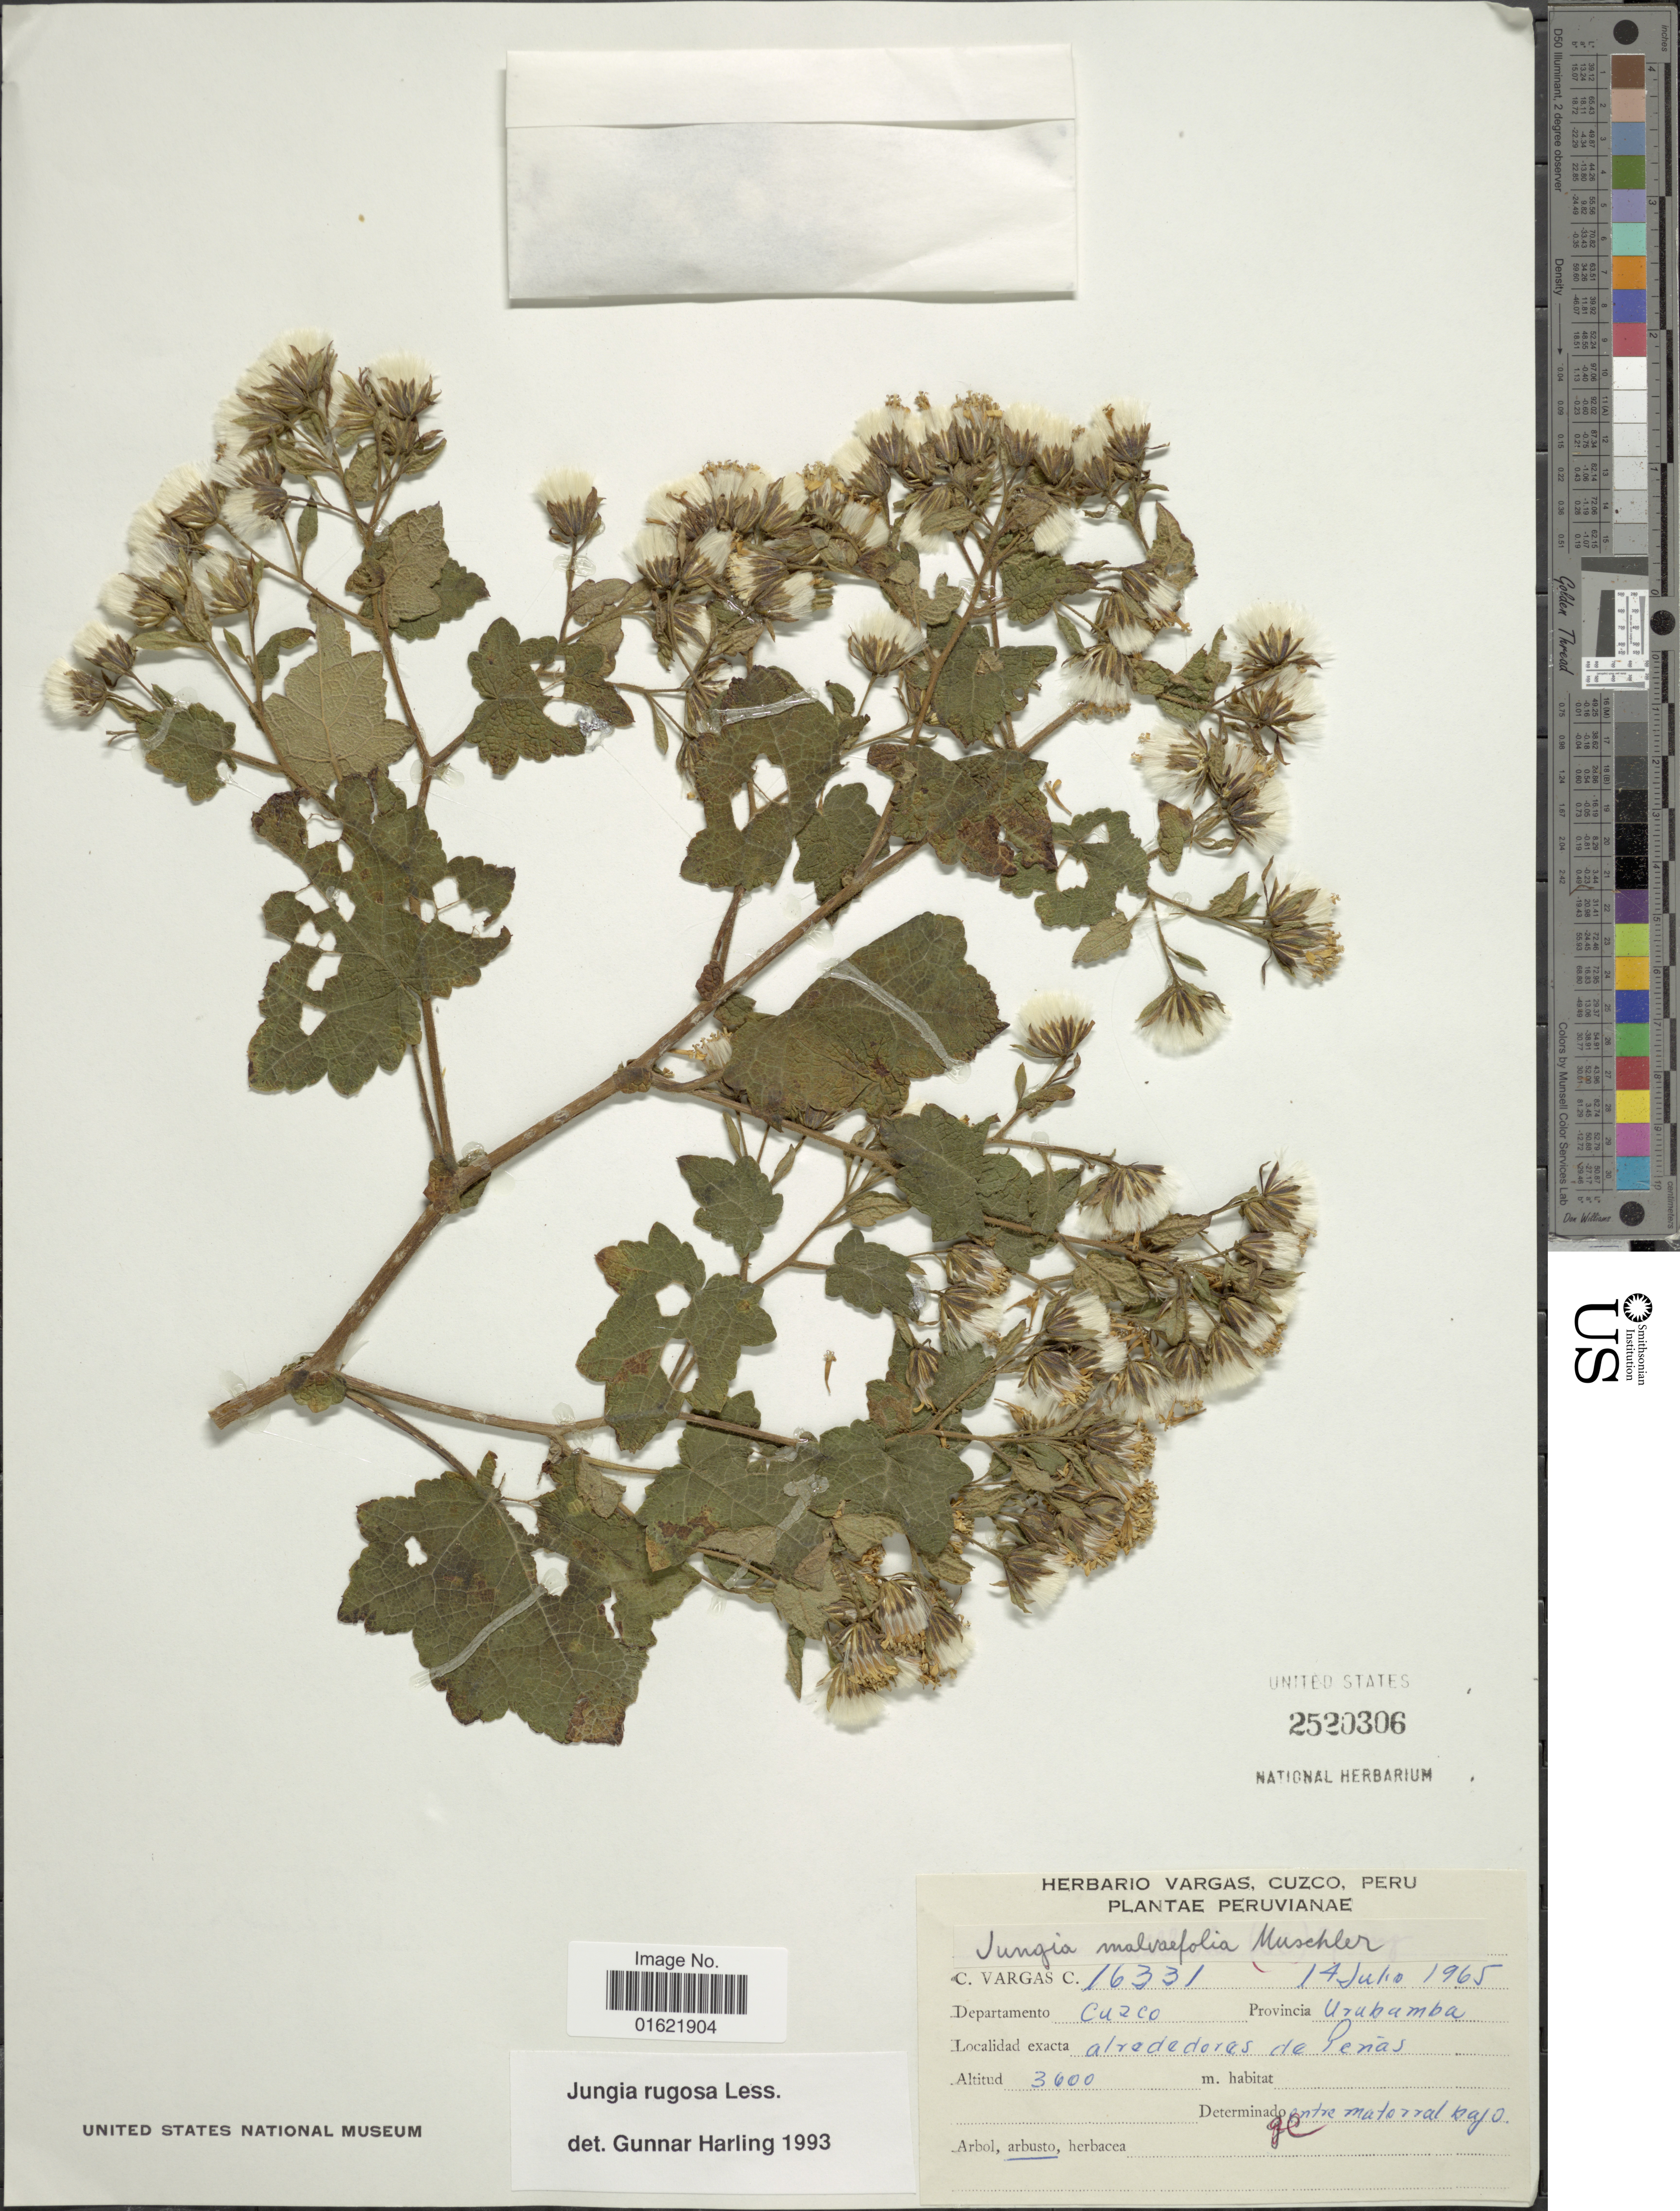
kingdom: Plantae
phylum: Tracheophyta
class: Magnoliopsida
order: Asterales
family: Asteraceae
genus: Jungia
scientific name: Jungia rugosa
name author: Less.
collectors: C. Vargas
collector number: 16331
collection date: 1965-07-14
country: Peru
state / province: Cusco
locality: Departamento Cusco. Provincia. Urubamba. alrededores de Penas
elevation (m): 3600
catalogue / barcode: US 2520306